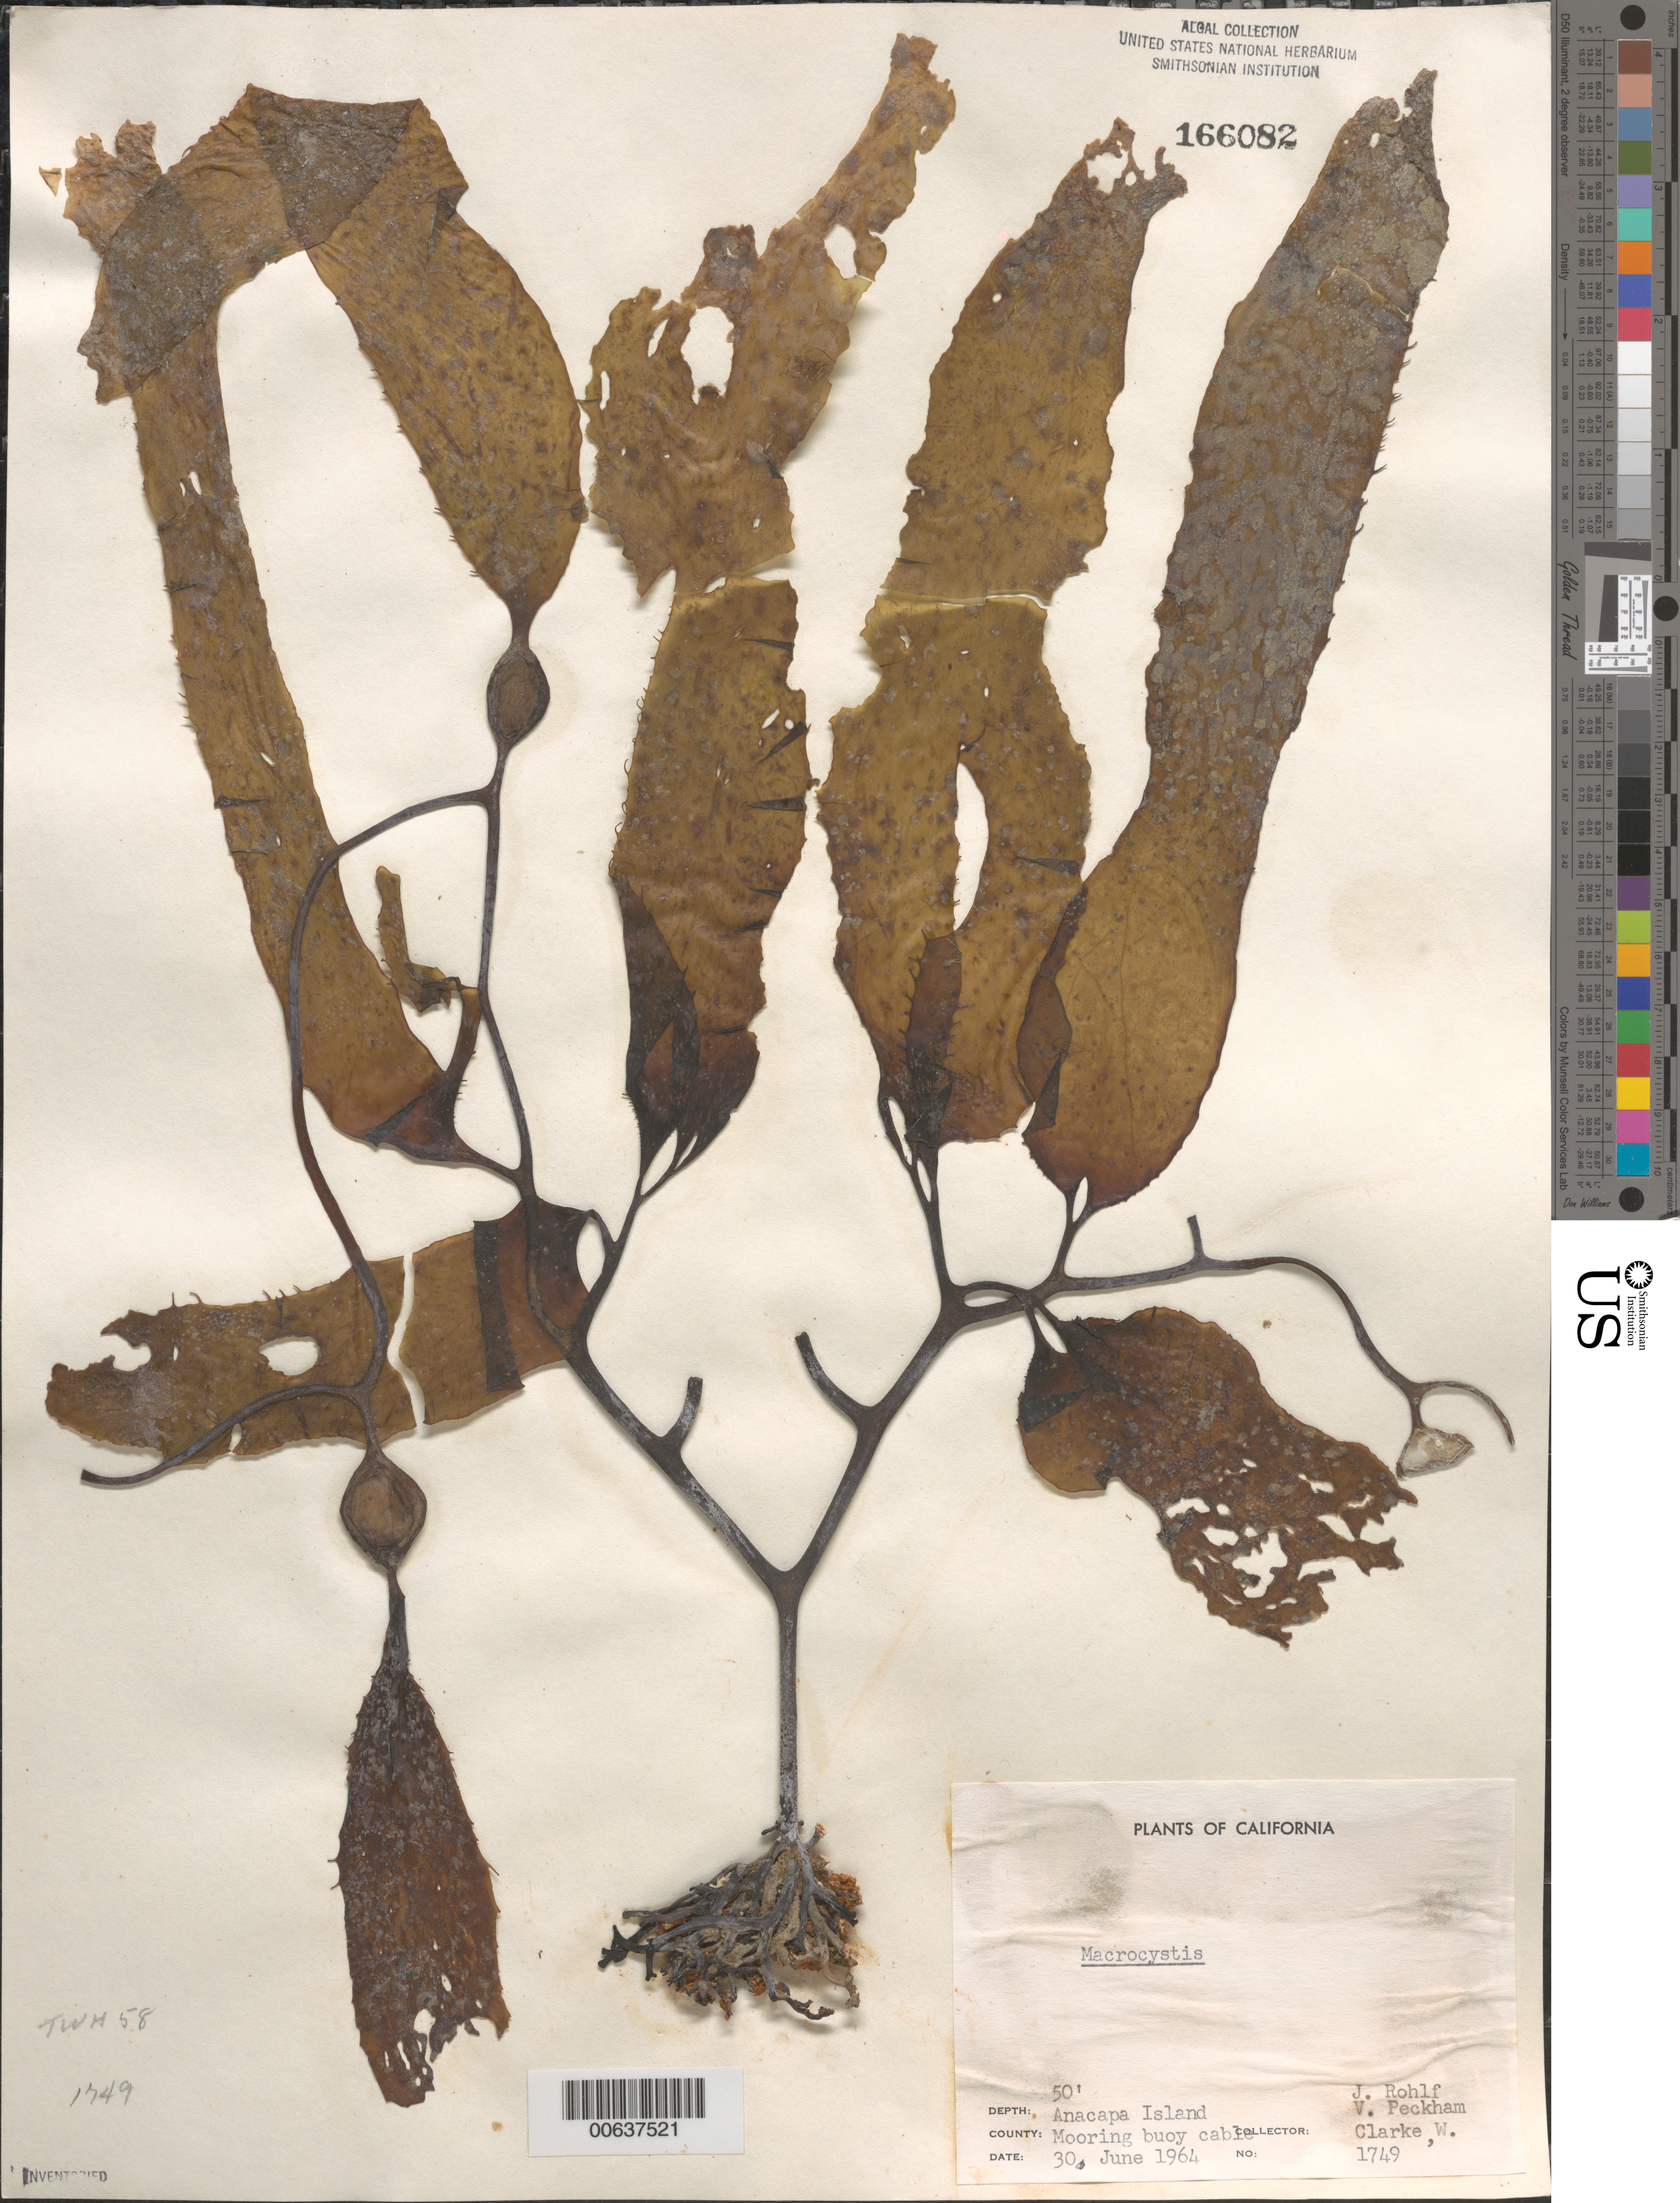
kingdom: Chromista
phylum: Ochrophyta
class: Phaeophyceae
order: Laminariales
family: Laminariaceae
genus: Macrocystis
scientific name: Macrocystis sp.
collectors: J. Rohlf, V. Peckham & W. Clarke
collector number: Neushul 1749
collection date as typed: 30 Jun 1964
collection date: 1964-06-30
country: United States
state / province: California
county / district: Ventura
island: Anacapa Island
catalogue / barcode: US 166082